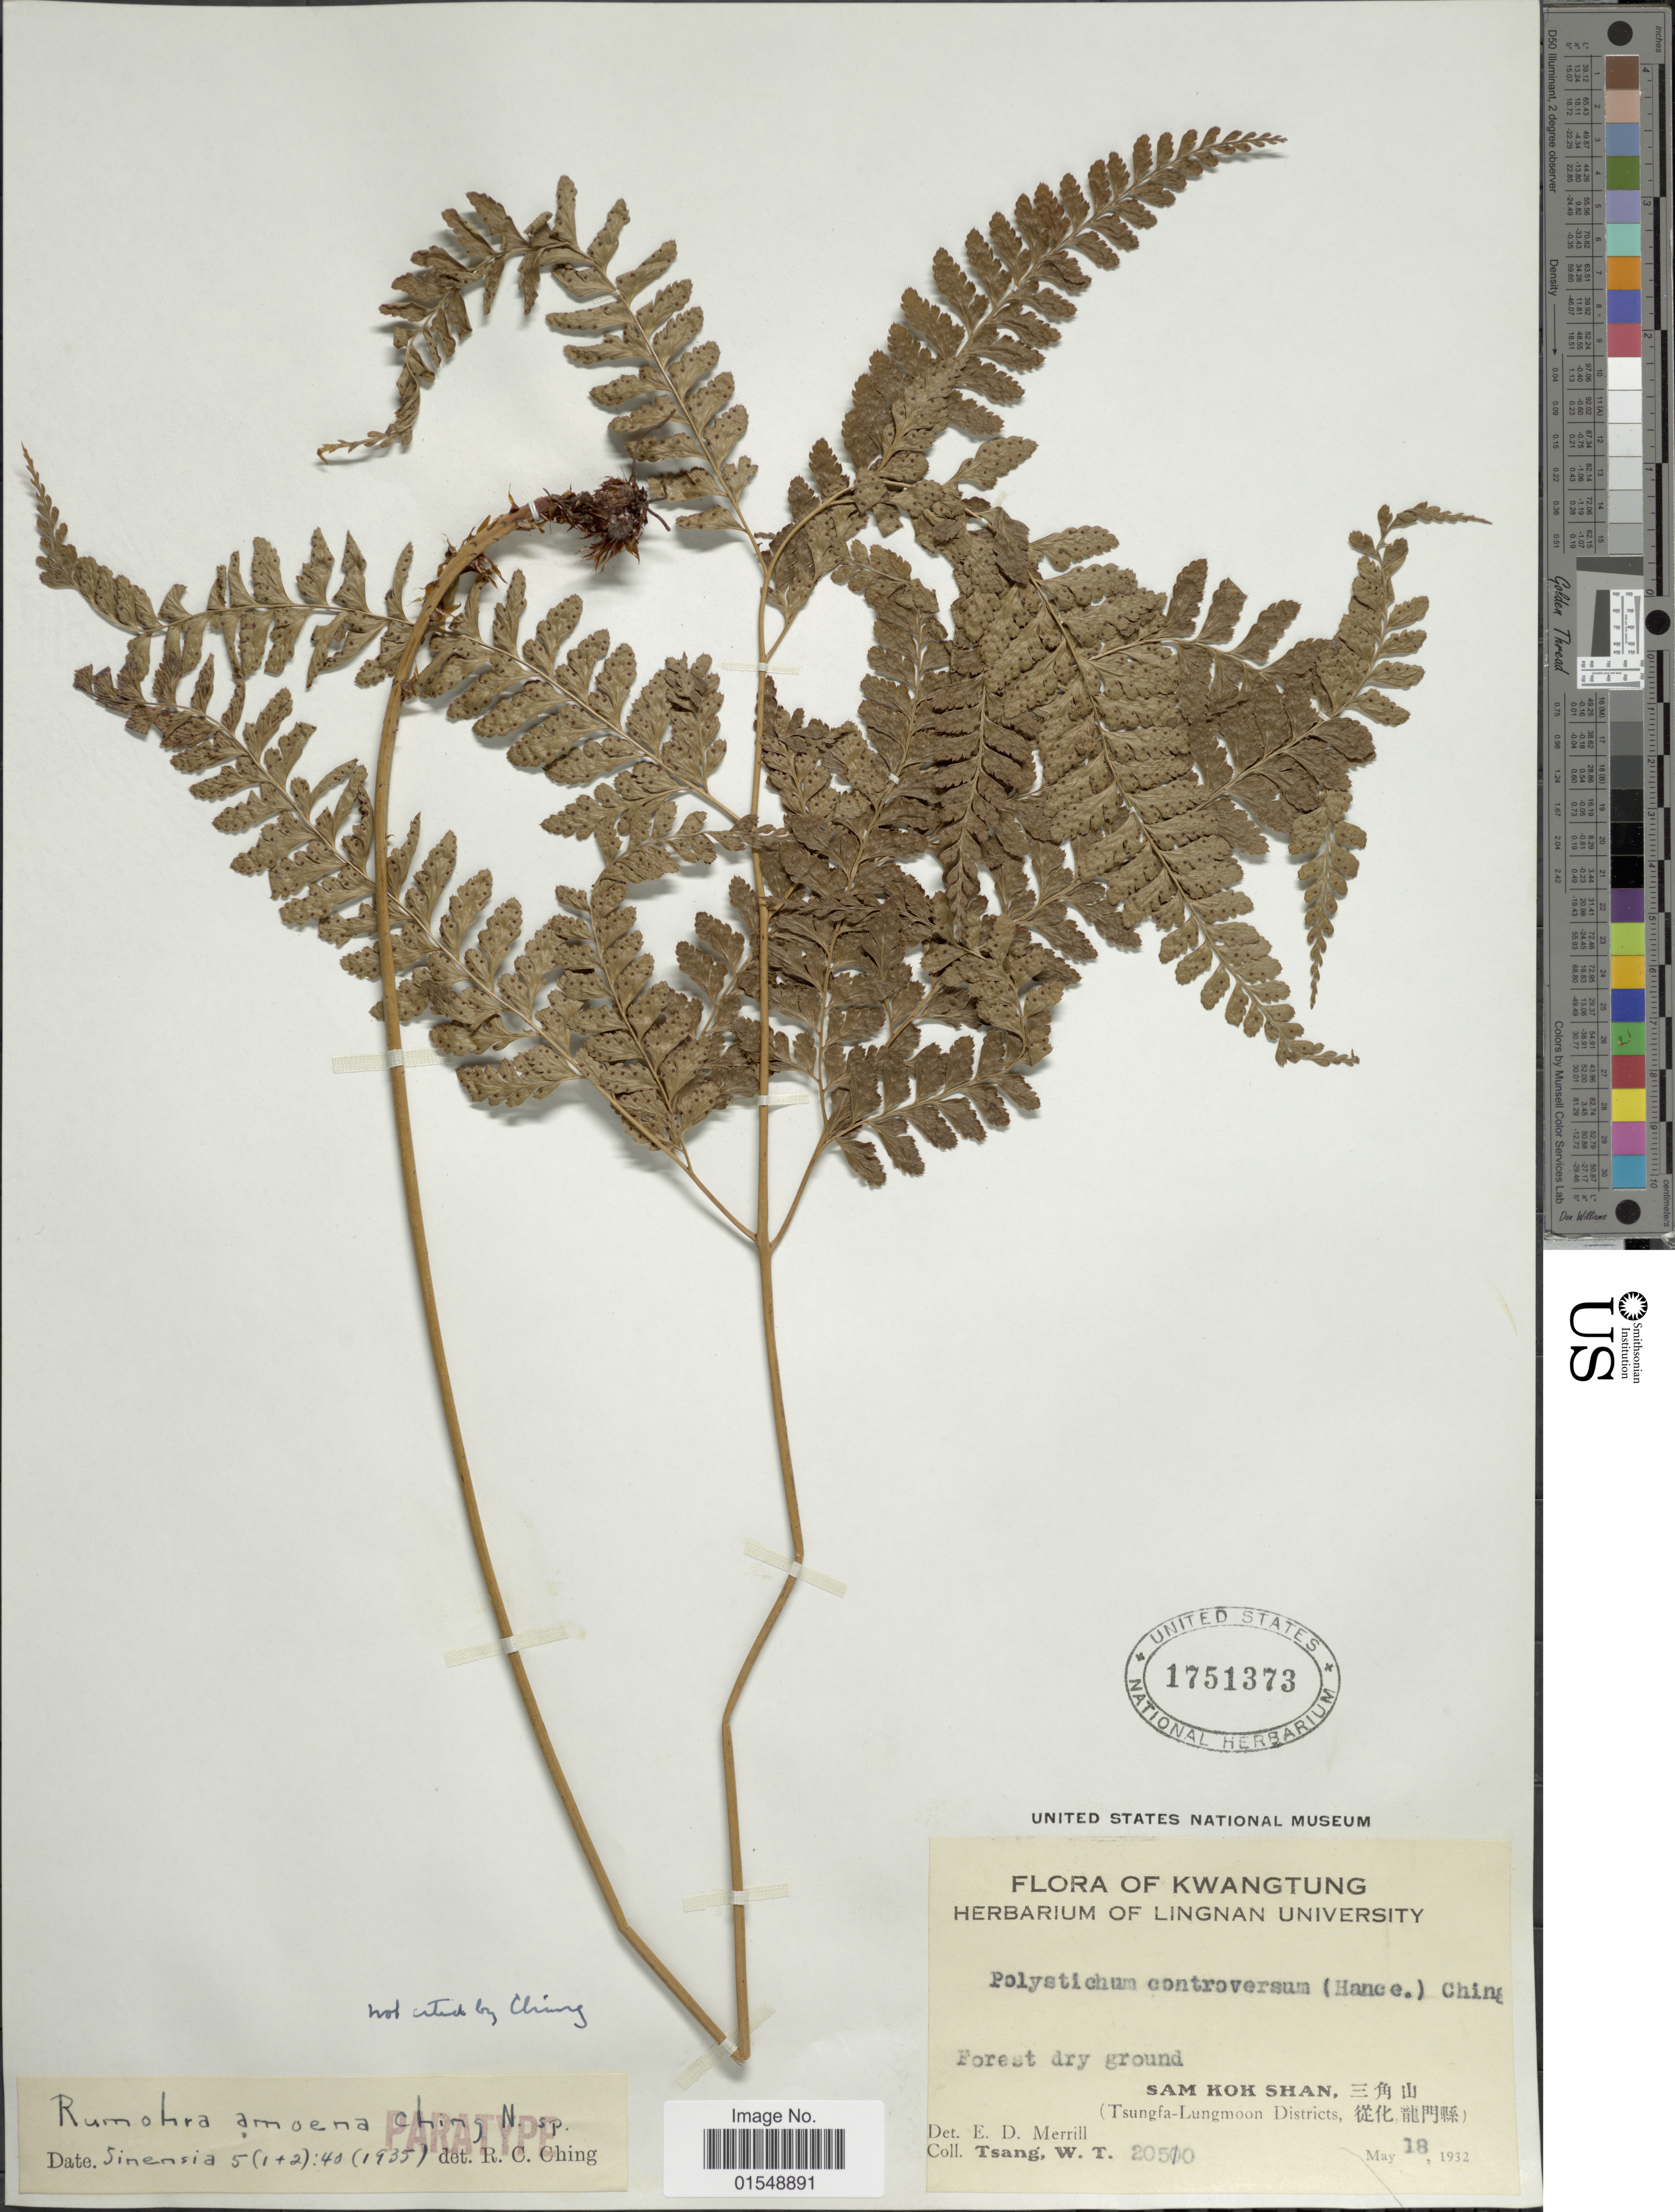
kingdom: Plantae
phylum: Tracheophyta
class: Polypodiopsida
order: Polypodiales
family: Dryopteridaceae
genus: Arachniodes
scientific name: Arachniodes amoena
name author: (Ching) Ching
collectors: W. T. Tsang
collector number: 20510 *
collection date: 1932-05-18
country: China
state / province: Guangdong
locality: Kwangtung, Sam Kok Shan, (Tsungfa- Lungmoon Districts)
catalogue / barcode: US 1721373